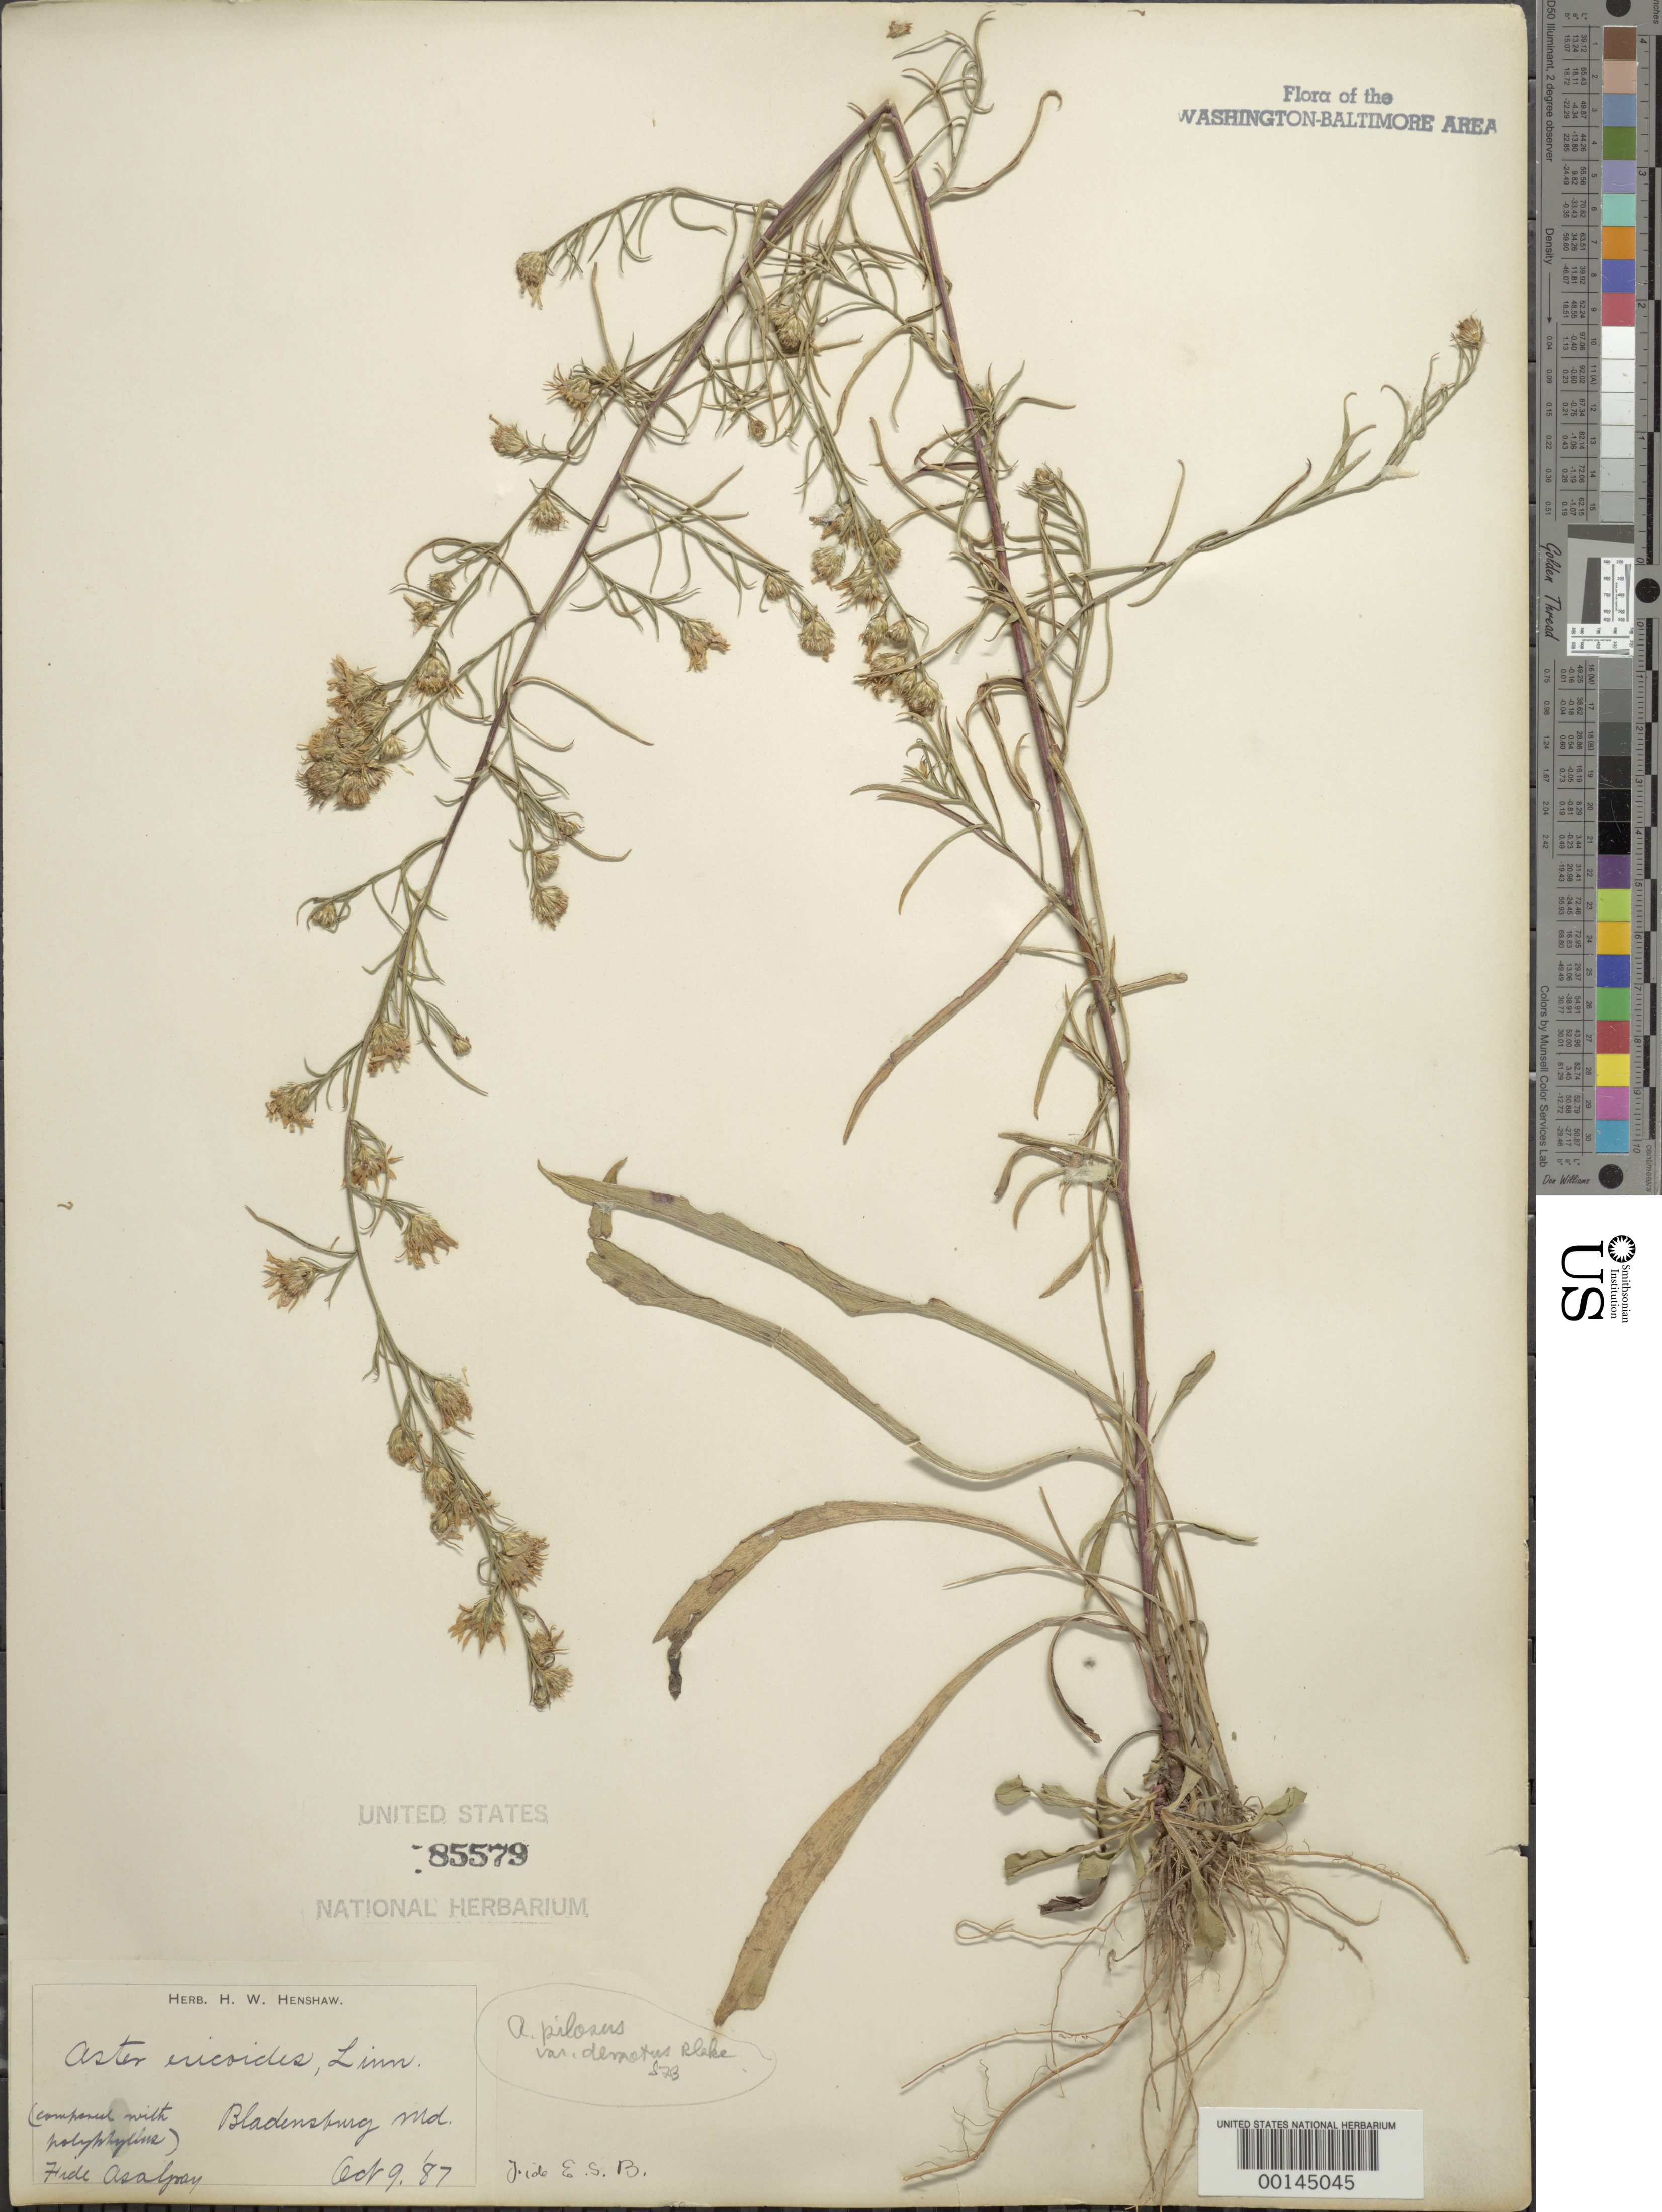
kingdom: Plantae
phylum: Tracheophyta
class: Magnoliopsida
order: Asterales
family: Asteraceae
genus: Symphyotrichum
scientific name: Symphyotrichum pilosum var. pringlei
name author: (A. Gray) G.L. Nesom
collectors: H. Henshaw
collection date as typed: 09 Oct 1887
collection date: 1887-10-09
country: United States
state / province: Maryland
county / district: Prince George's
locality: Bladensburg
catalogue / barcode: US 85579